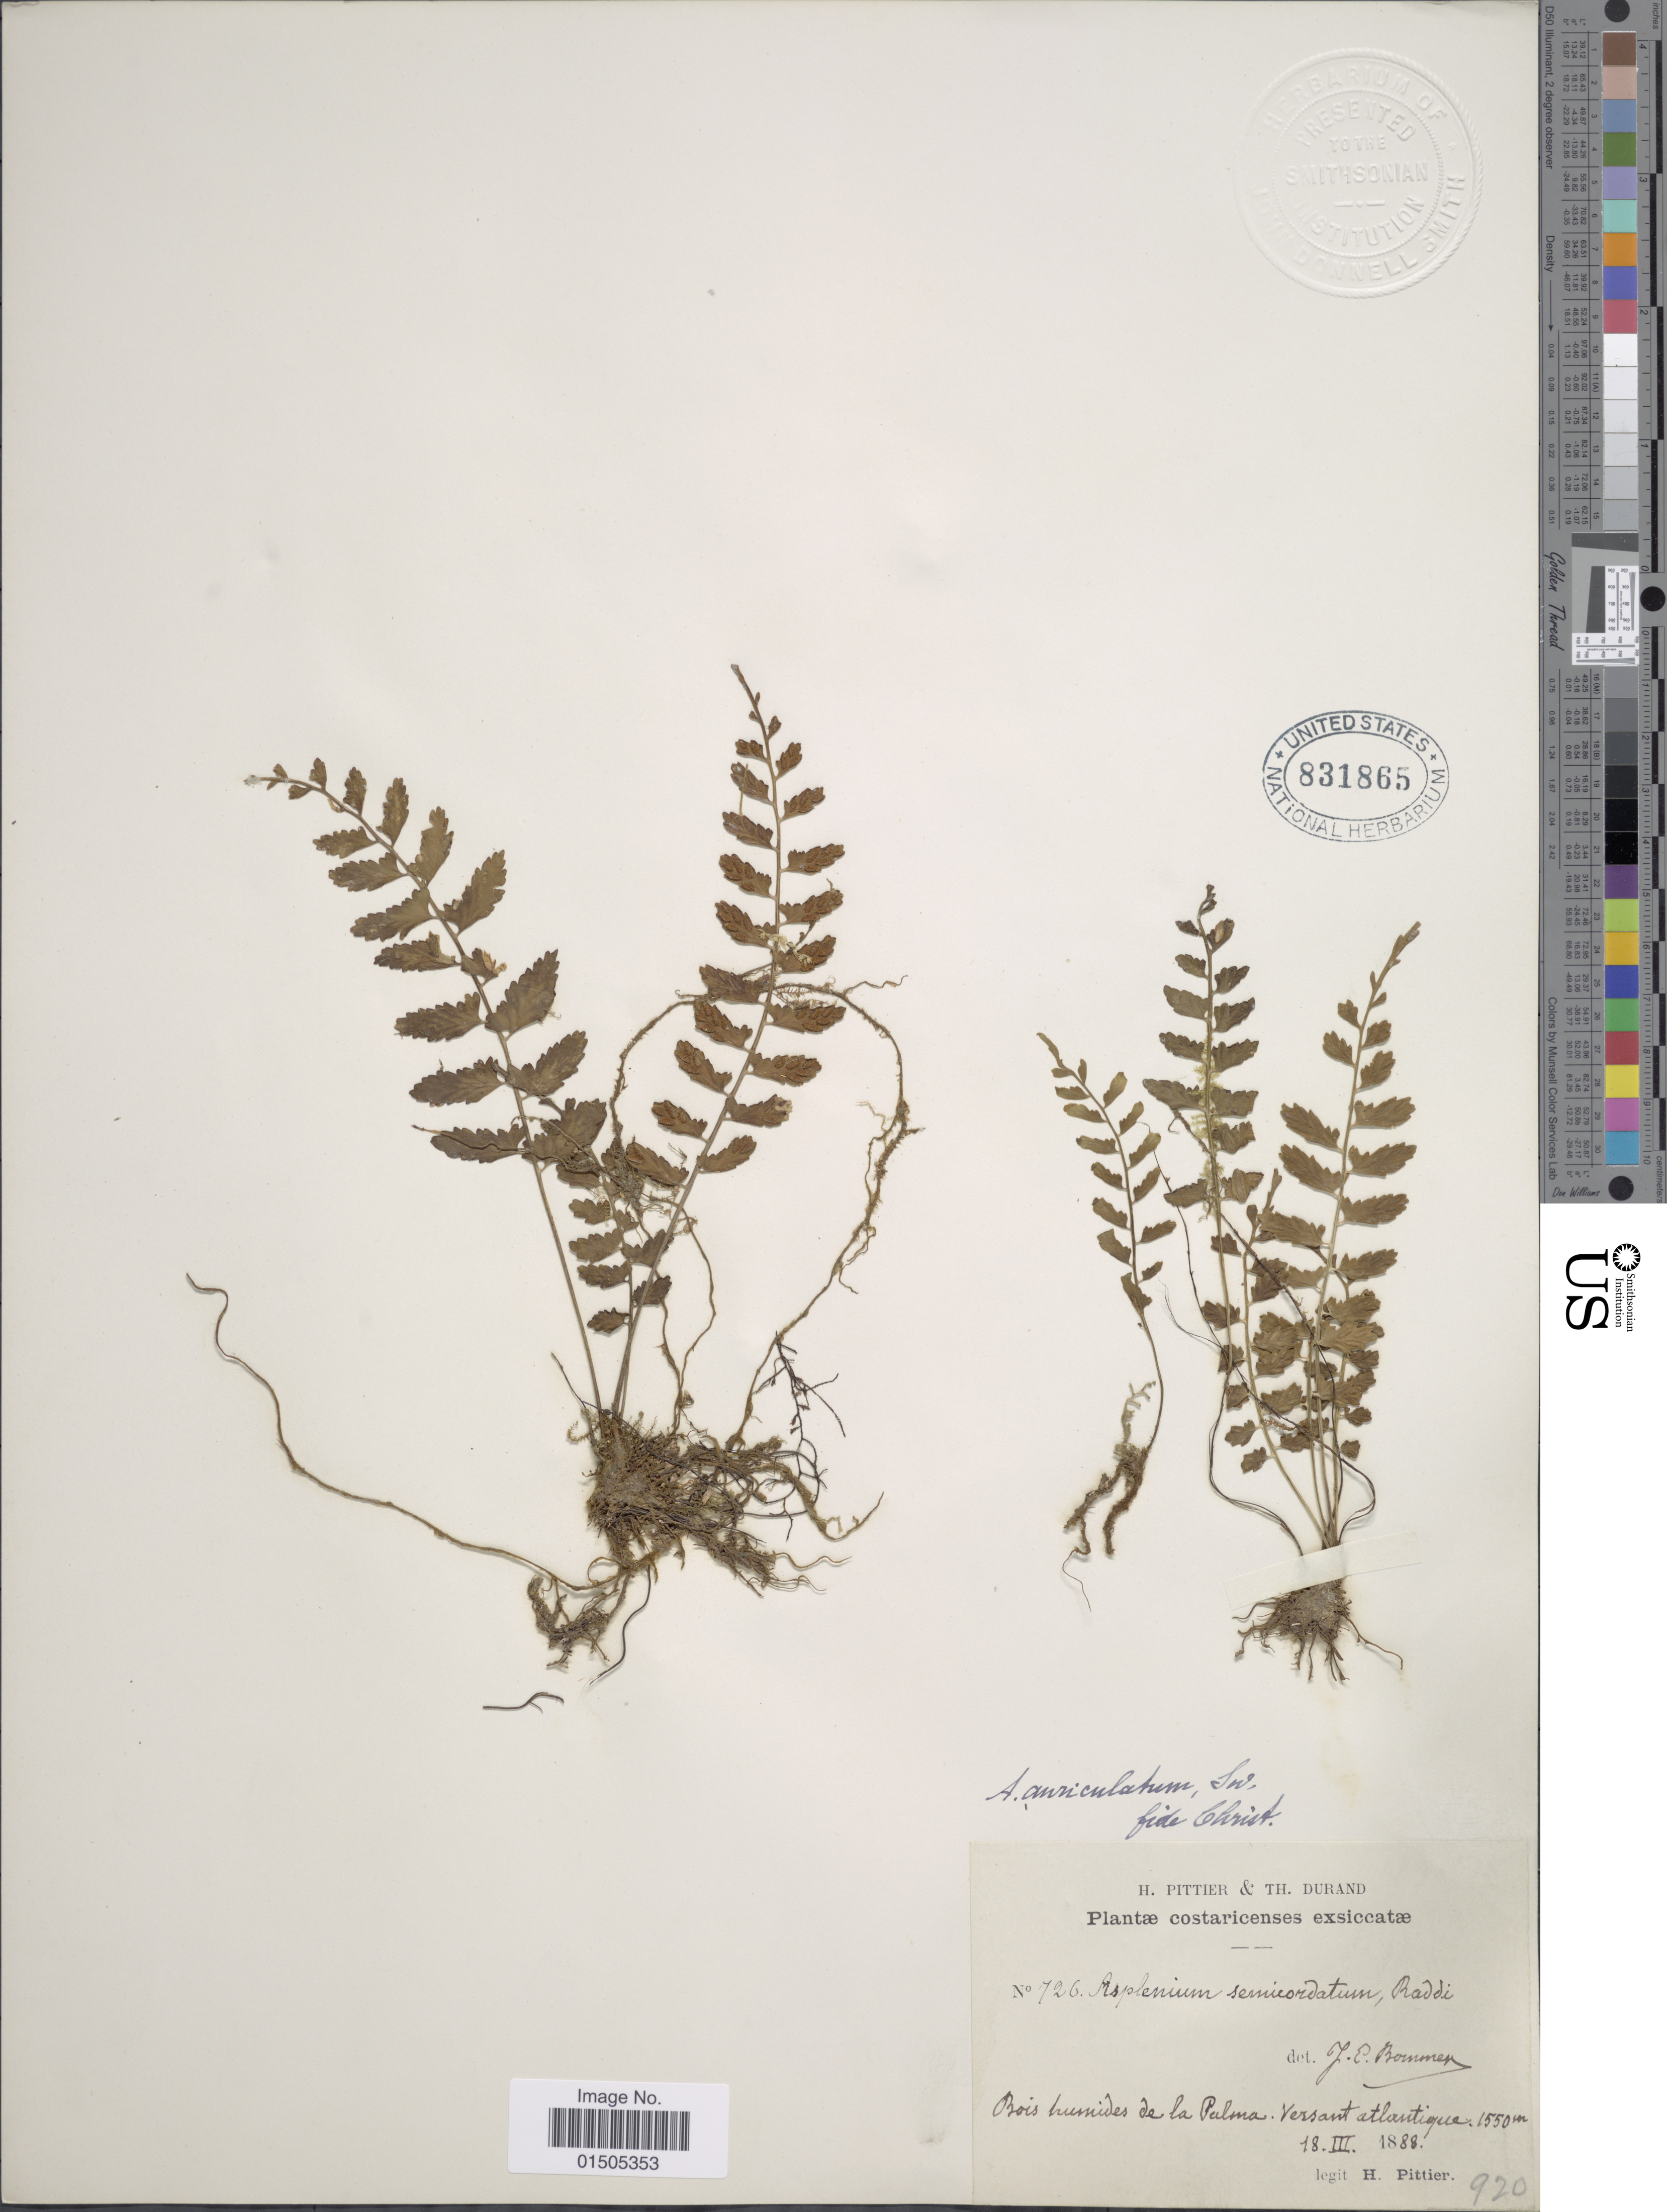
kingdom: Plantae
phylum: Tracheophyta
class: Polypodiopsida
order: Polypodiales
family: Aspleniaceae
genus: Asplenium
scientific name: Asplenium auriculatum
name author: Sw.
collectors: H. F. Pittier & T. Durand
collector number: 726/920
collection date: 1888-03-18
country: Costa Rica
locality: Bois humides de la Palma. Versant atlantique.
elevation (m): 1550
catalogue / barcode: US 831865